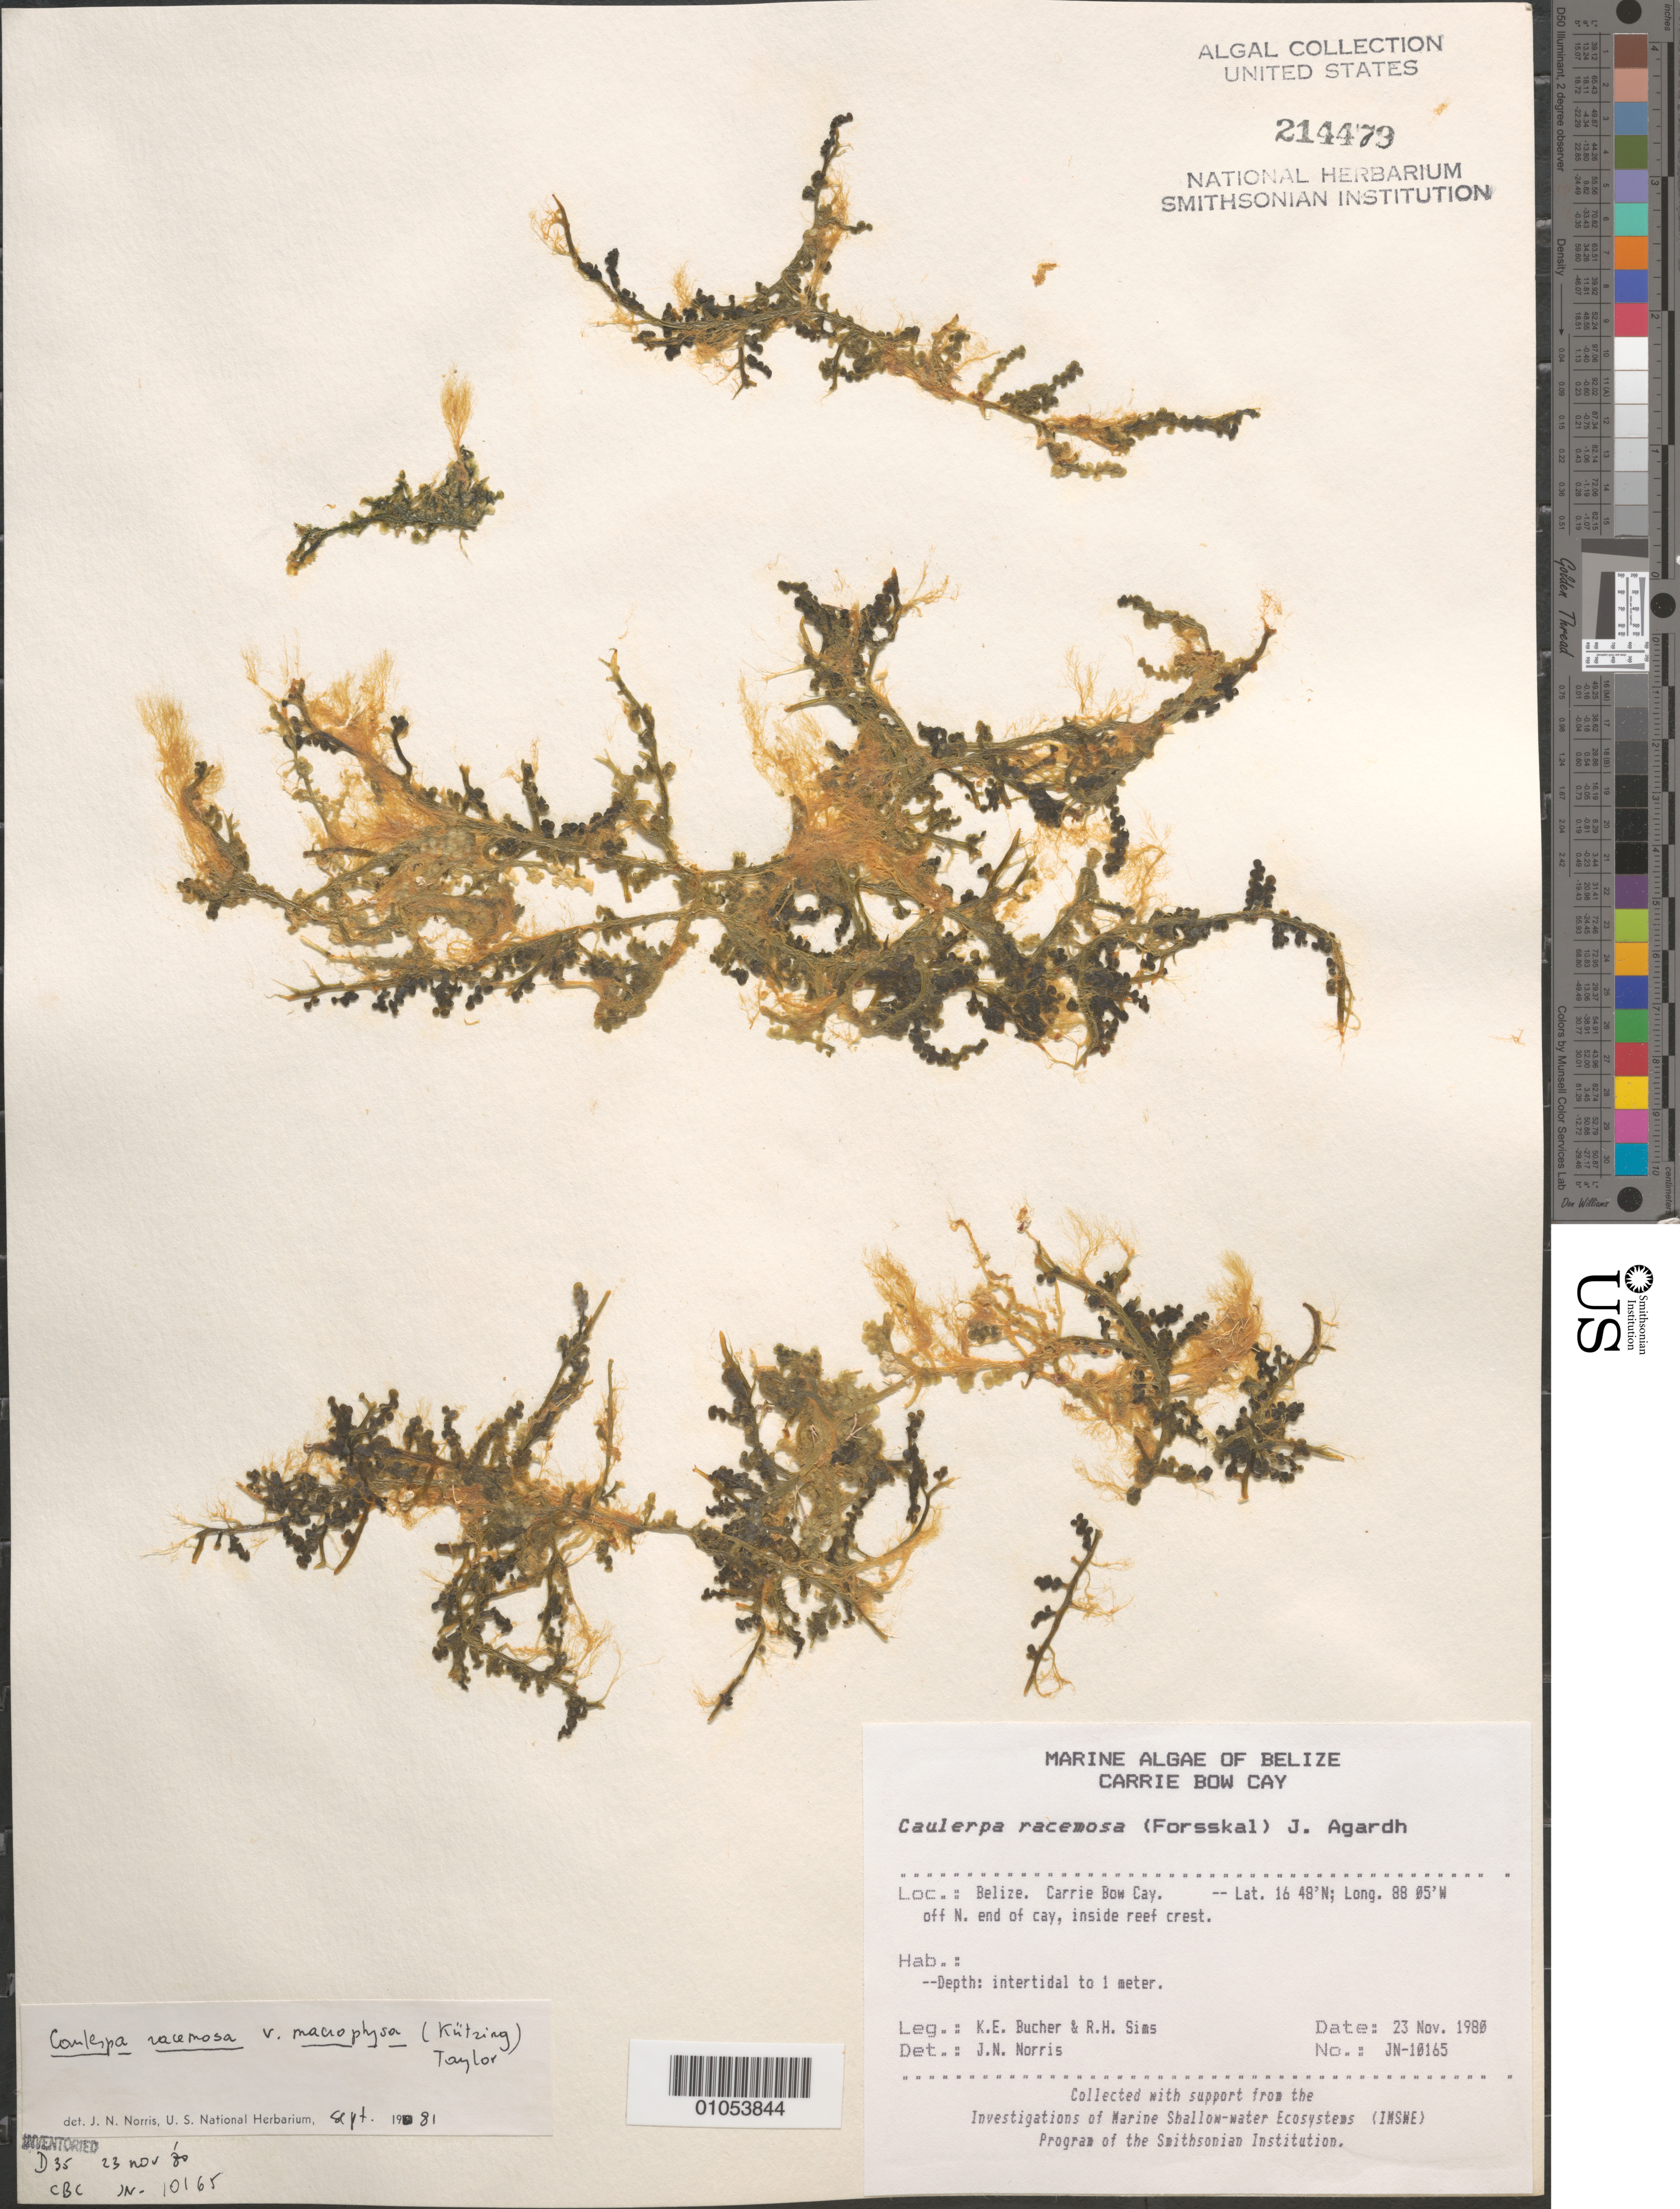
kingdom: Plantae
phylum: Chlorophyta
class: Ulvophyceae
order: Bryopsidales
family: Caulerpaceae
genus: Caulerpa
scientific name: Caulerpa racemosa var. macrophysa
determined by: Norris, James N.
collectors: K. E. Bucher & R. H. Sims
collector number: JN-10165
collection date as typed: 23 Nov 1980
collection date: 1980-11-23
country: Belize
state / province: Stann Creek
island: Carrie Bow Cay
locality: Off north end of cay, inside reef crest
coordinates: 16 48'N, 88 05'W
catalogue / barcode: US 214479